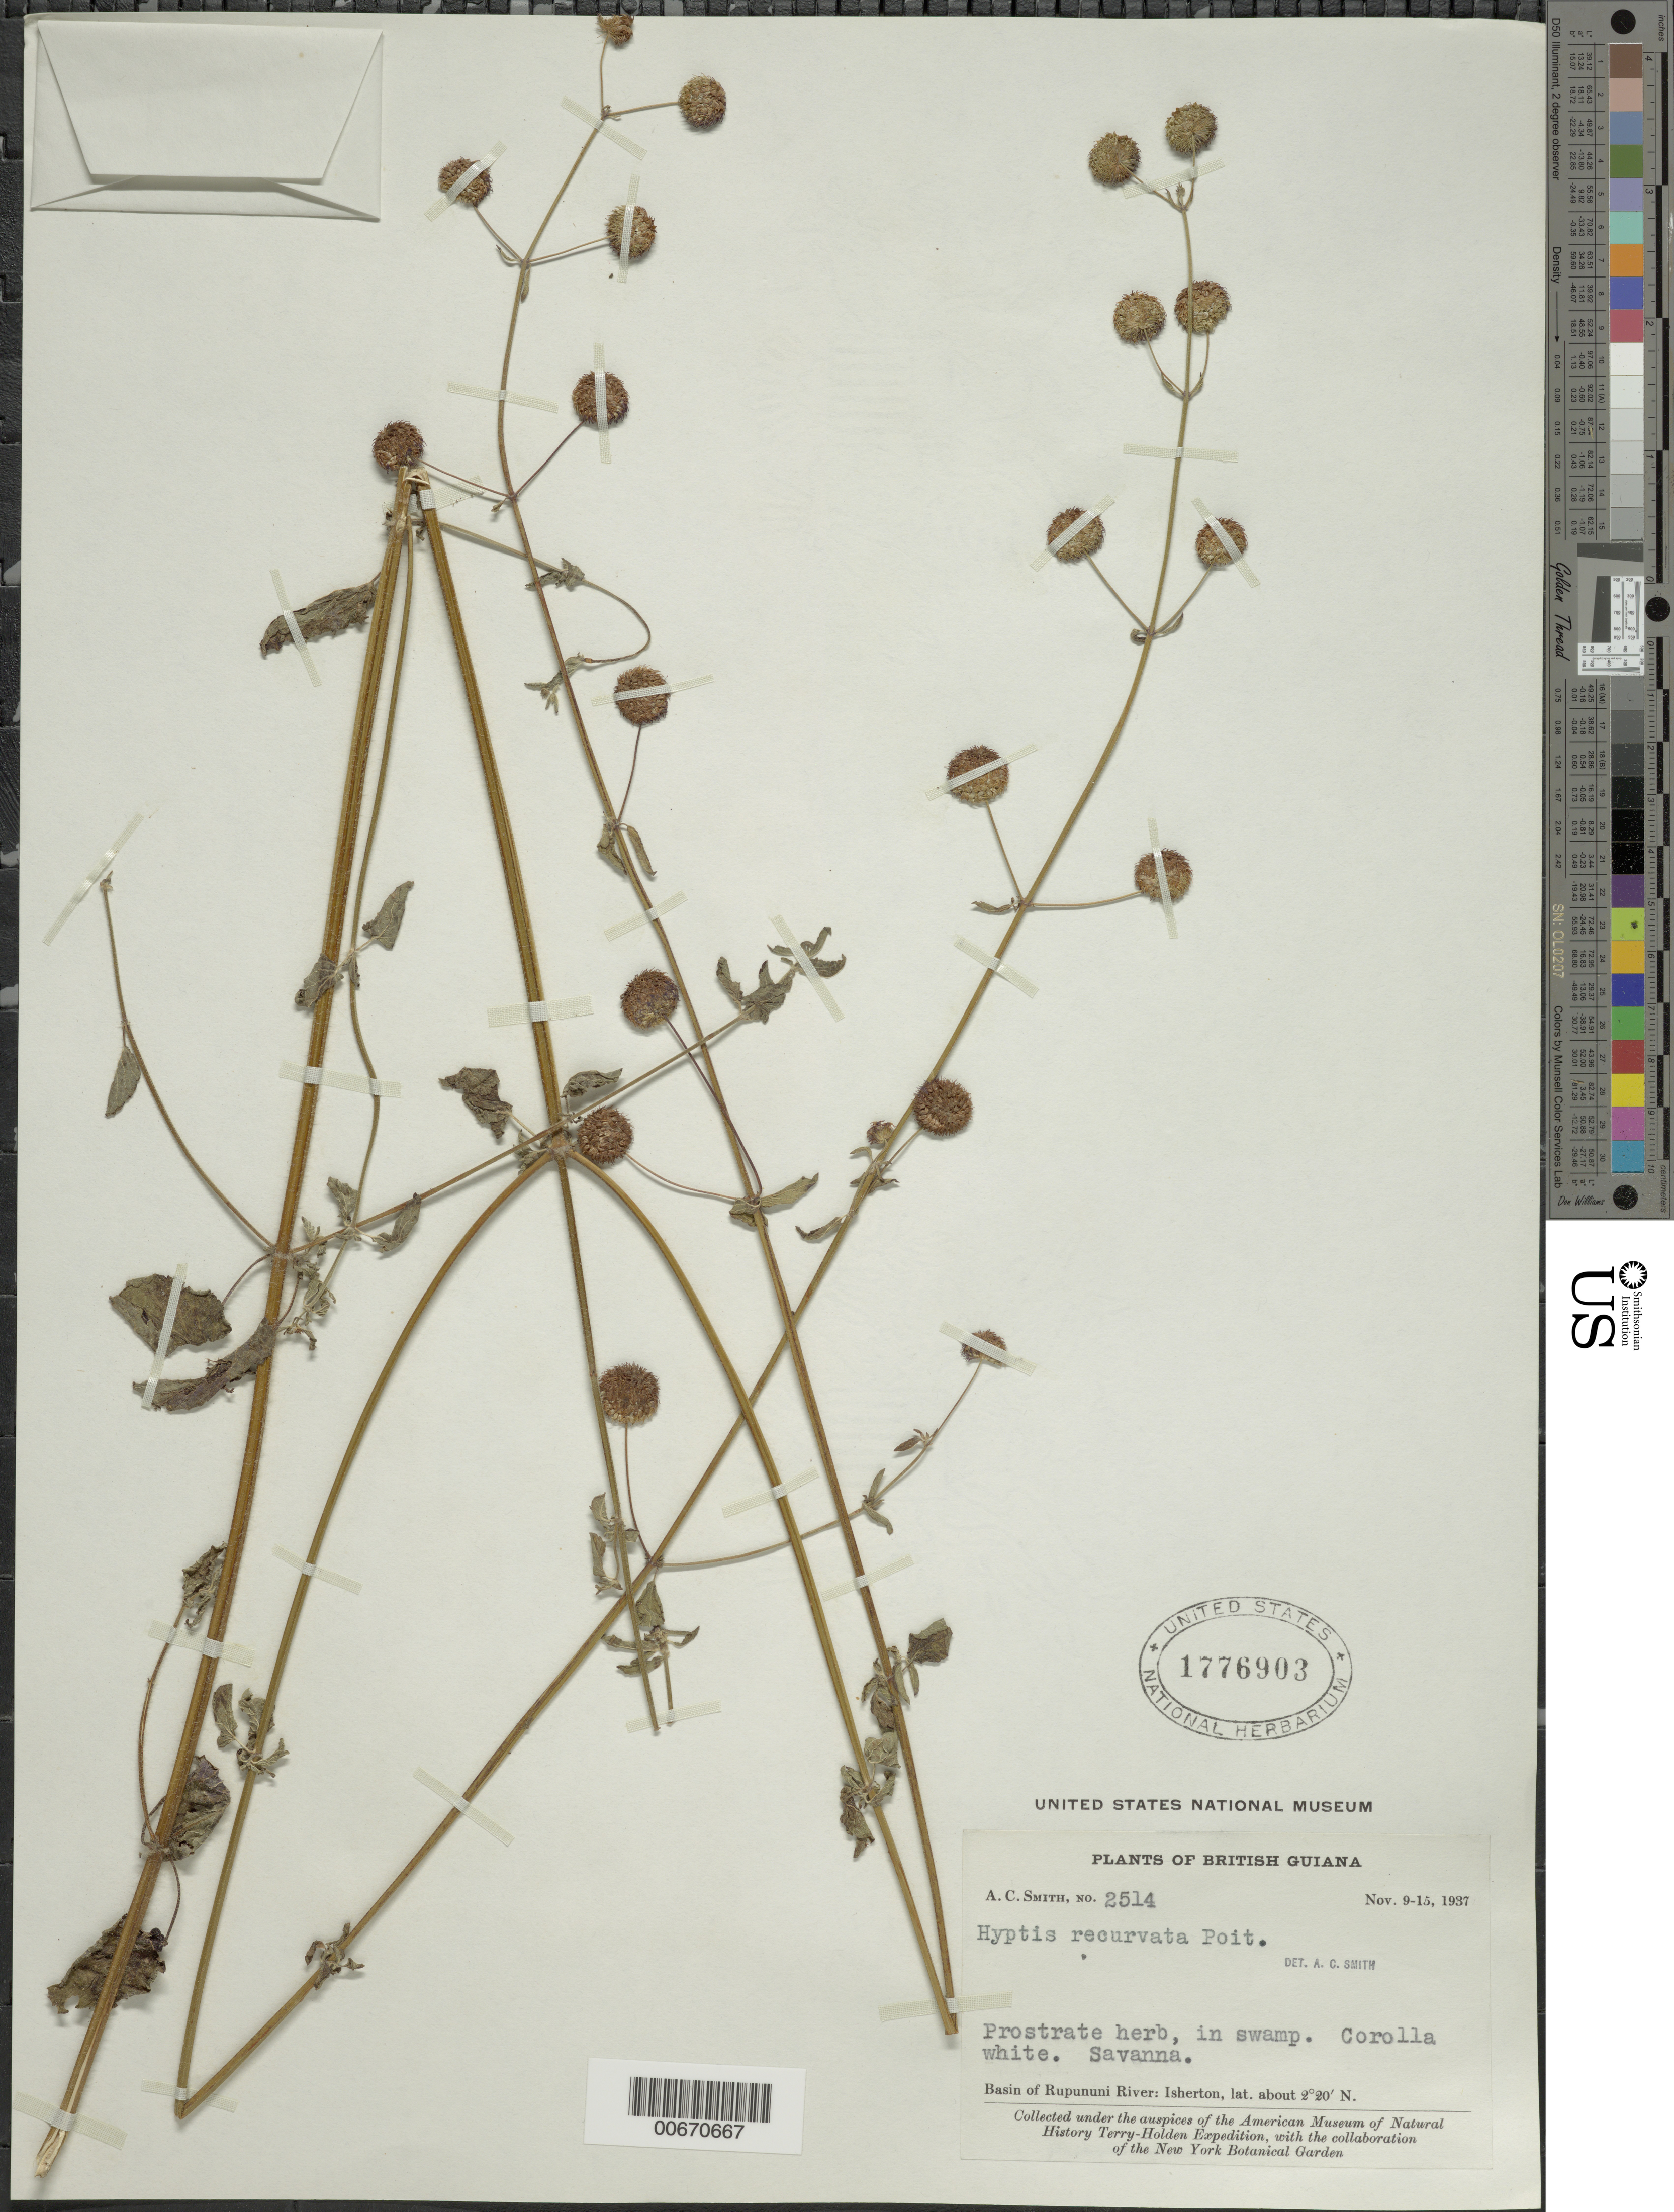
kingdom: Plantae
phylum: Tracheophyta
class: Magnoliopsida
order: Lamiales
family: Lamiaceae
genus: Hyptis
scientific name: Hyptis recurvata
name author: Poit.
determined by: Smith, A. C.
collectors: A. C. Smith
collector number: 2514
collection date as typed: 9-Nov-37 to 15-Nov-37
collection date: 1937-11-09/1937-11-15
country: Guyana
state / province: U. Takutu-U. Essequibo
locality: Isherton, basin of Rupununi River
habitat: Swamp, savanna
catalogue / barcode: US 1776903